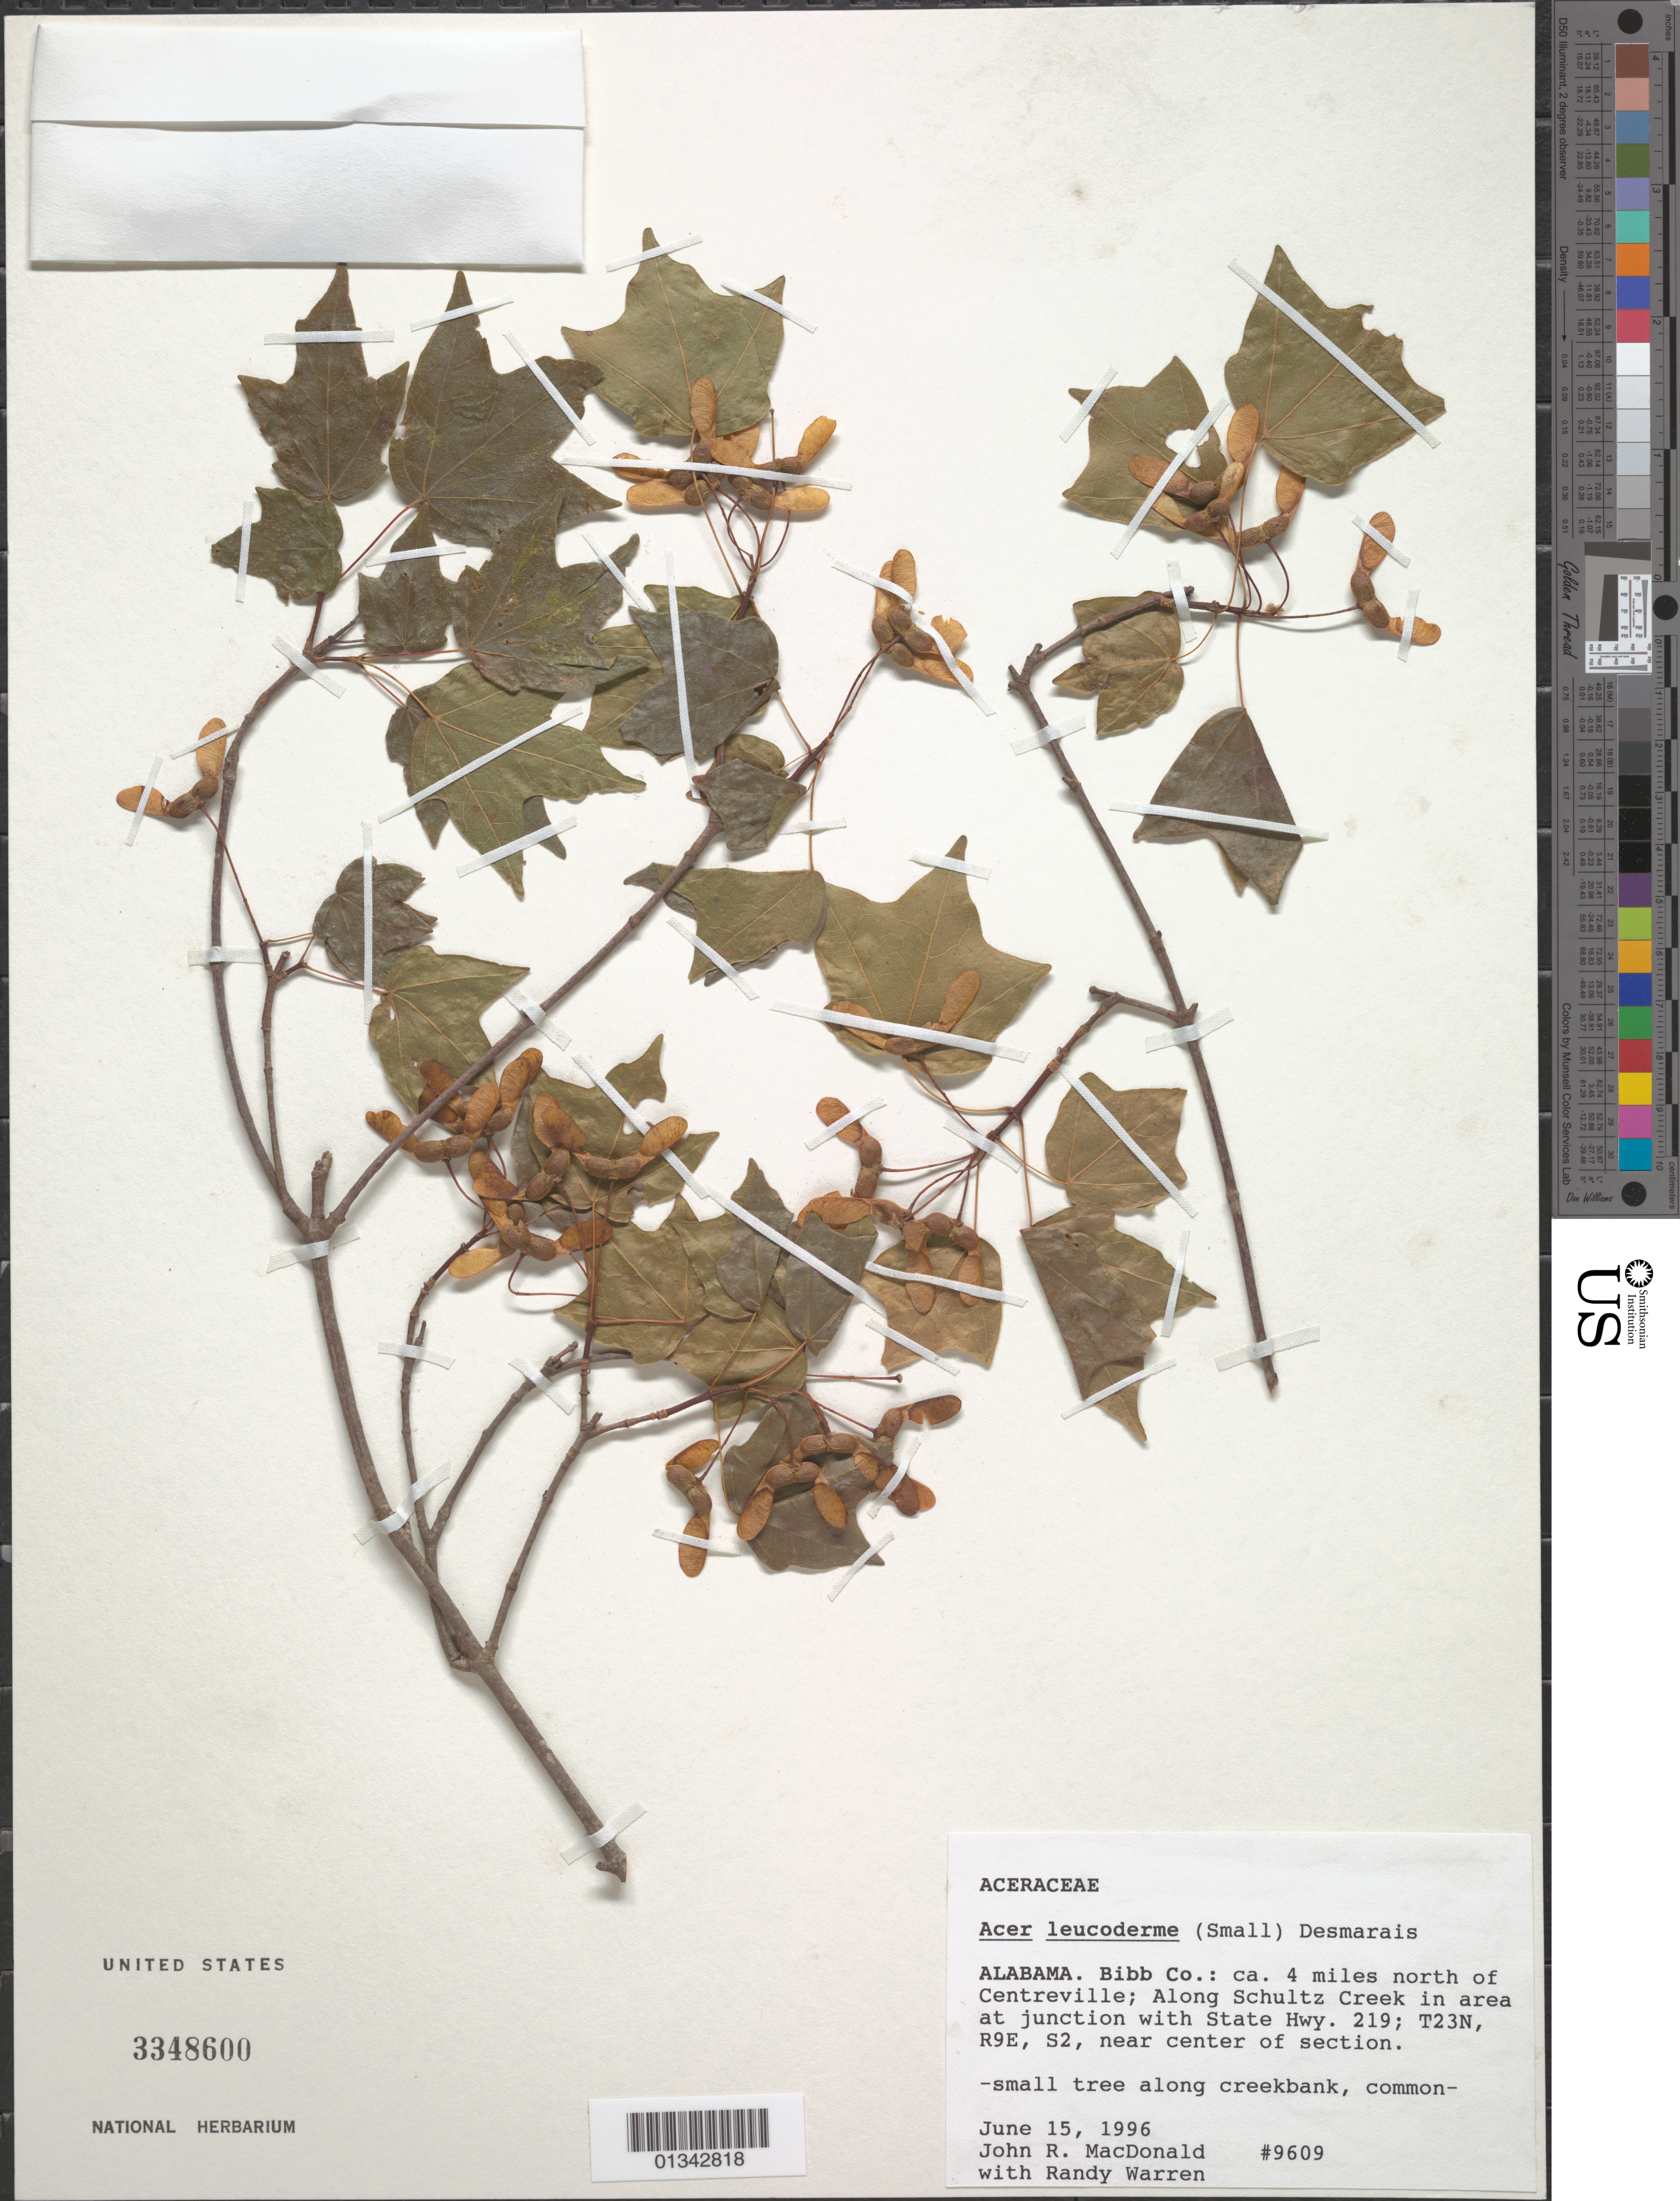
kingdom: Plantae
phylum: Tracheophyta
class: Magnoliopsida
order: Sapindales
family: Sapindaceae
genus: Acer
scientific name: Acer saccharum subsp. leucoderme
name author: (Small) Desmarais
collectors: J. MacDonald & R. Warren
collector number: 9609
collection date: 1996-06-15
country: United States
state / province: Alabama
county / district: Bibb County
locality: Bibb County, ca. 4 miles N of Centreville; along Schultz Creek in area at junction with State Hwy. 219; T23N, R9E, S2, near center of section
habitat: Along creek bank, common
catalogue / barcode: US 3348600